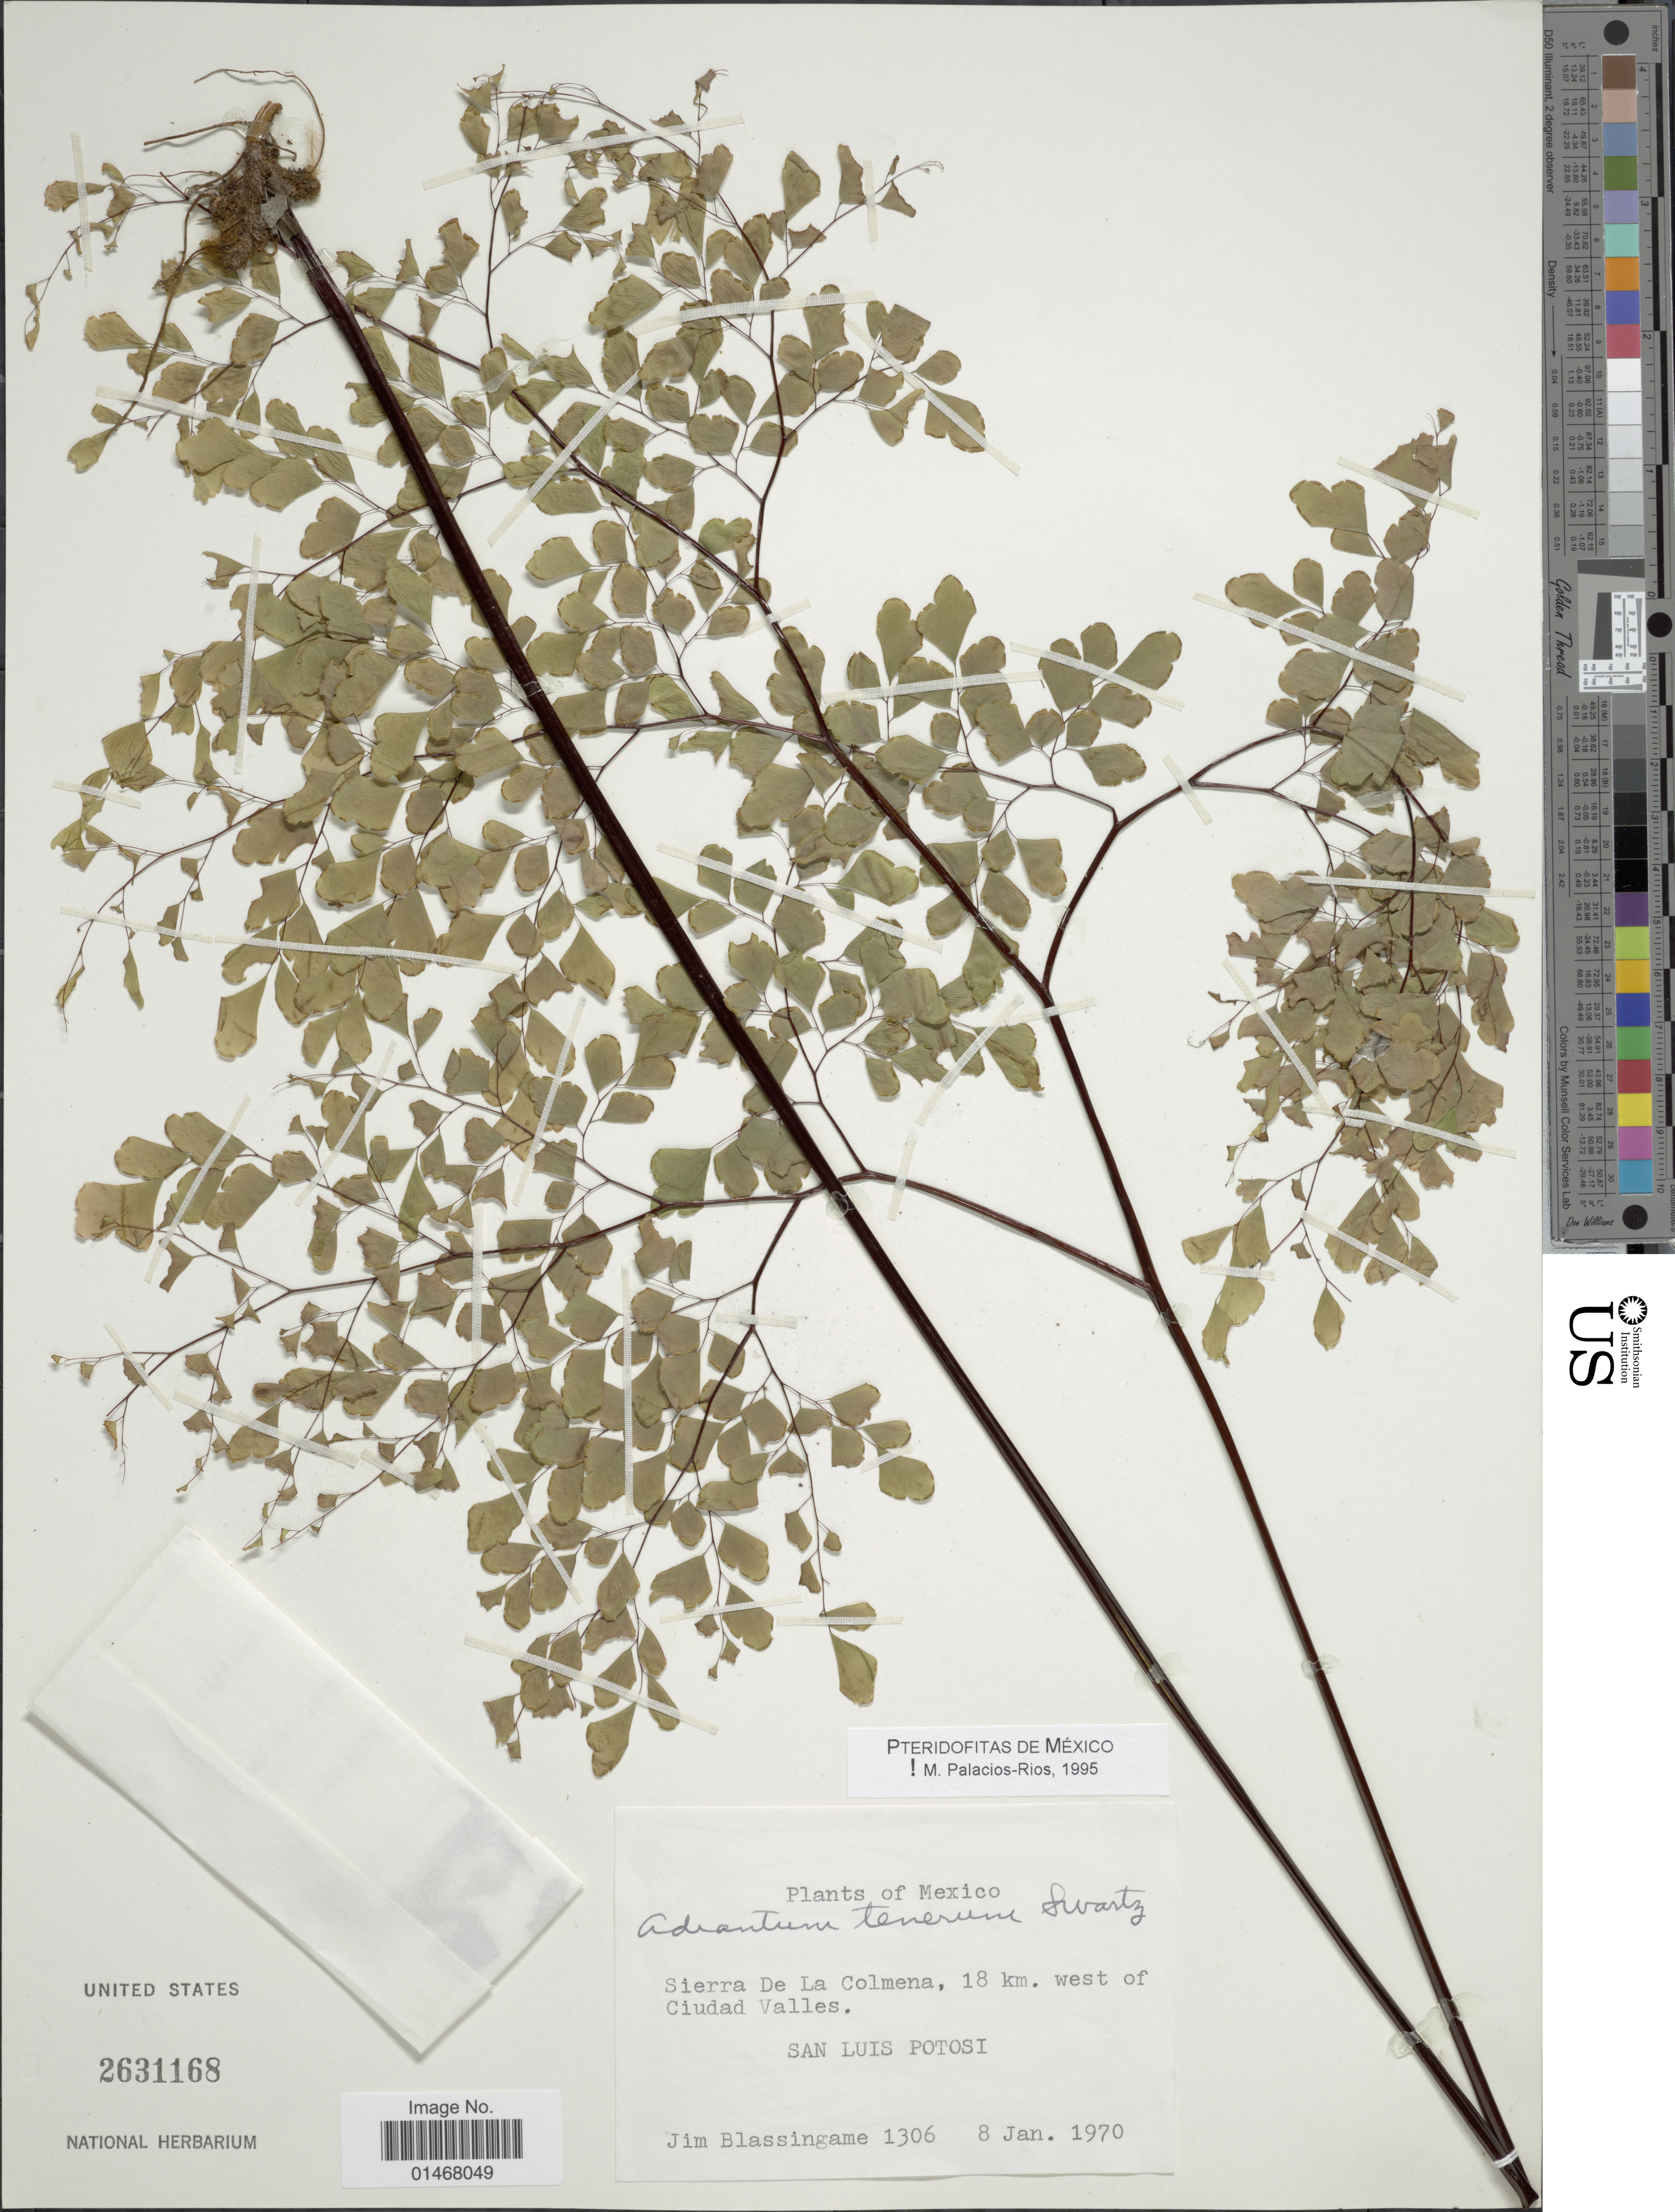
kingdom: Plantae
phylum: Tracheophyta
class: Polypodiopsida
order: Polypodiales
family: Pteridaceae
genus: Adiantum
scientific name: Adiantum tenerum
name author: Sw.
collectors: J. Blassingame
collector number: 1306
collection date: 1970-01-08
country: Mexico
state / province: San Luis Potosí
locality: Sierra De La Colmena, 18 km west of Ciudad Valles, San Luis Potosi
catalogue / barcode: US 2631168